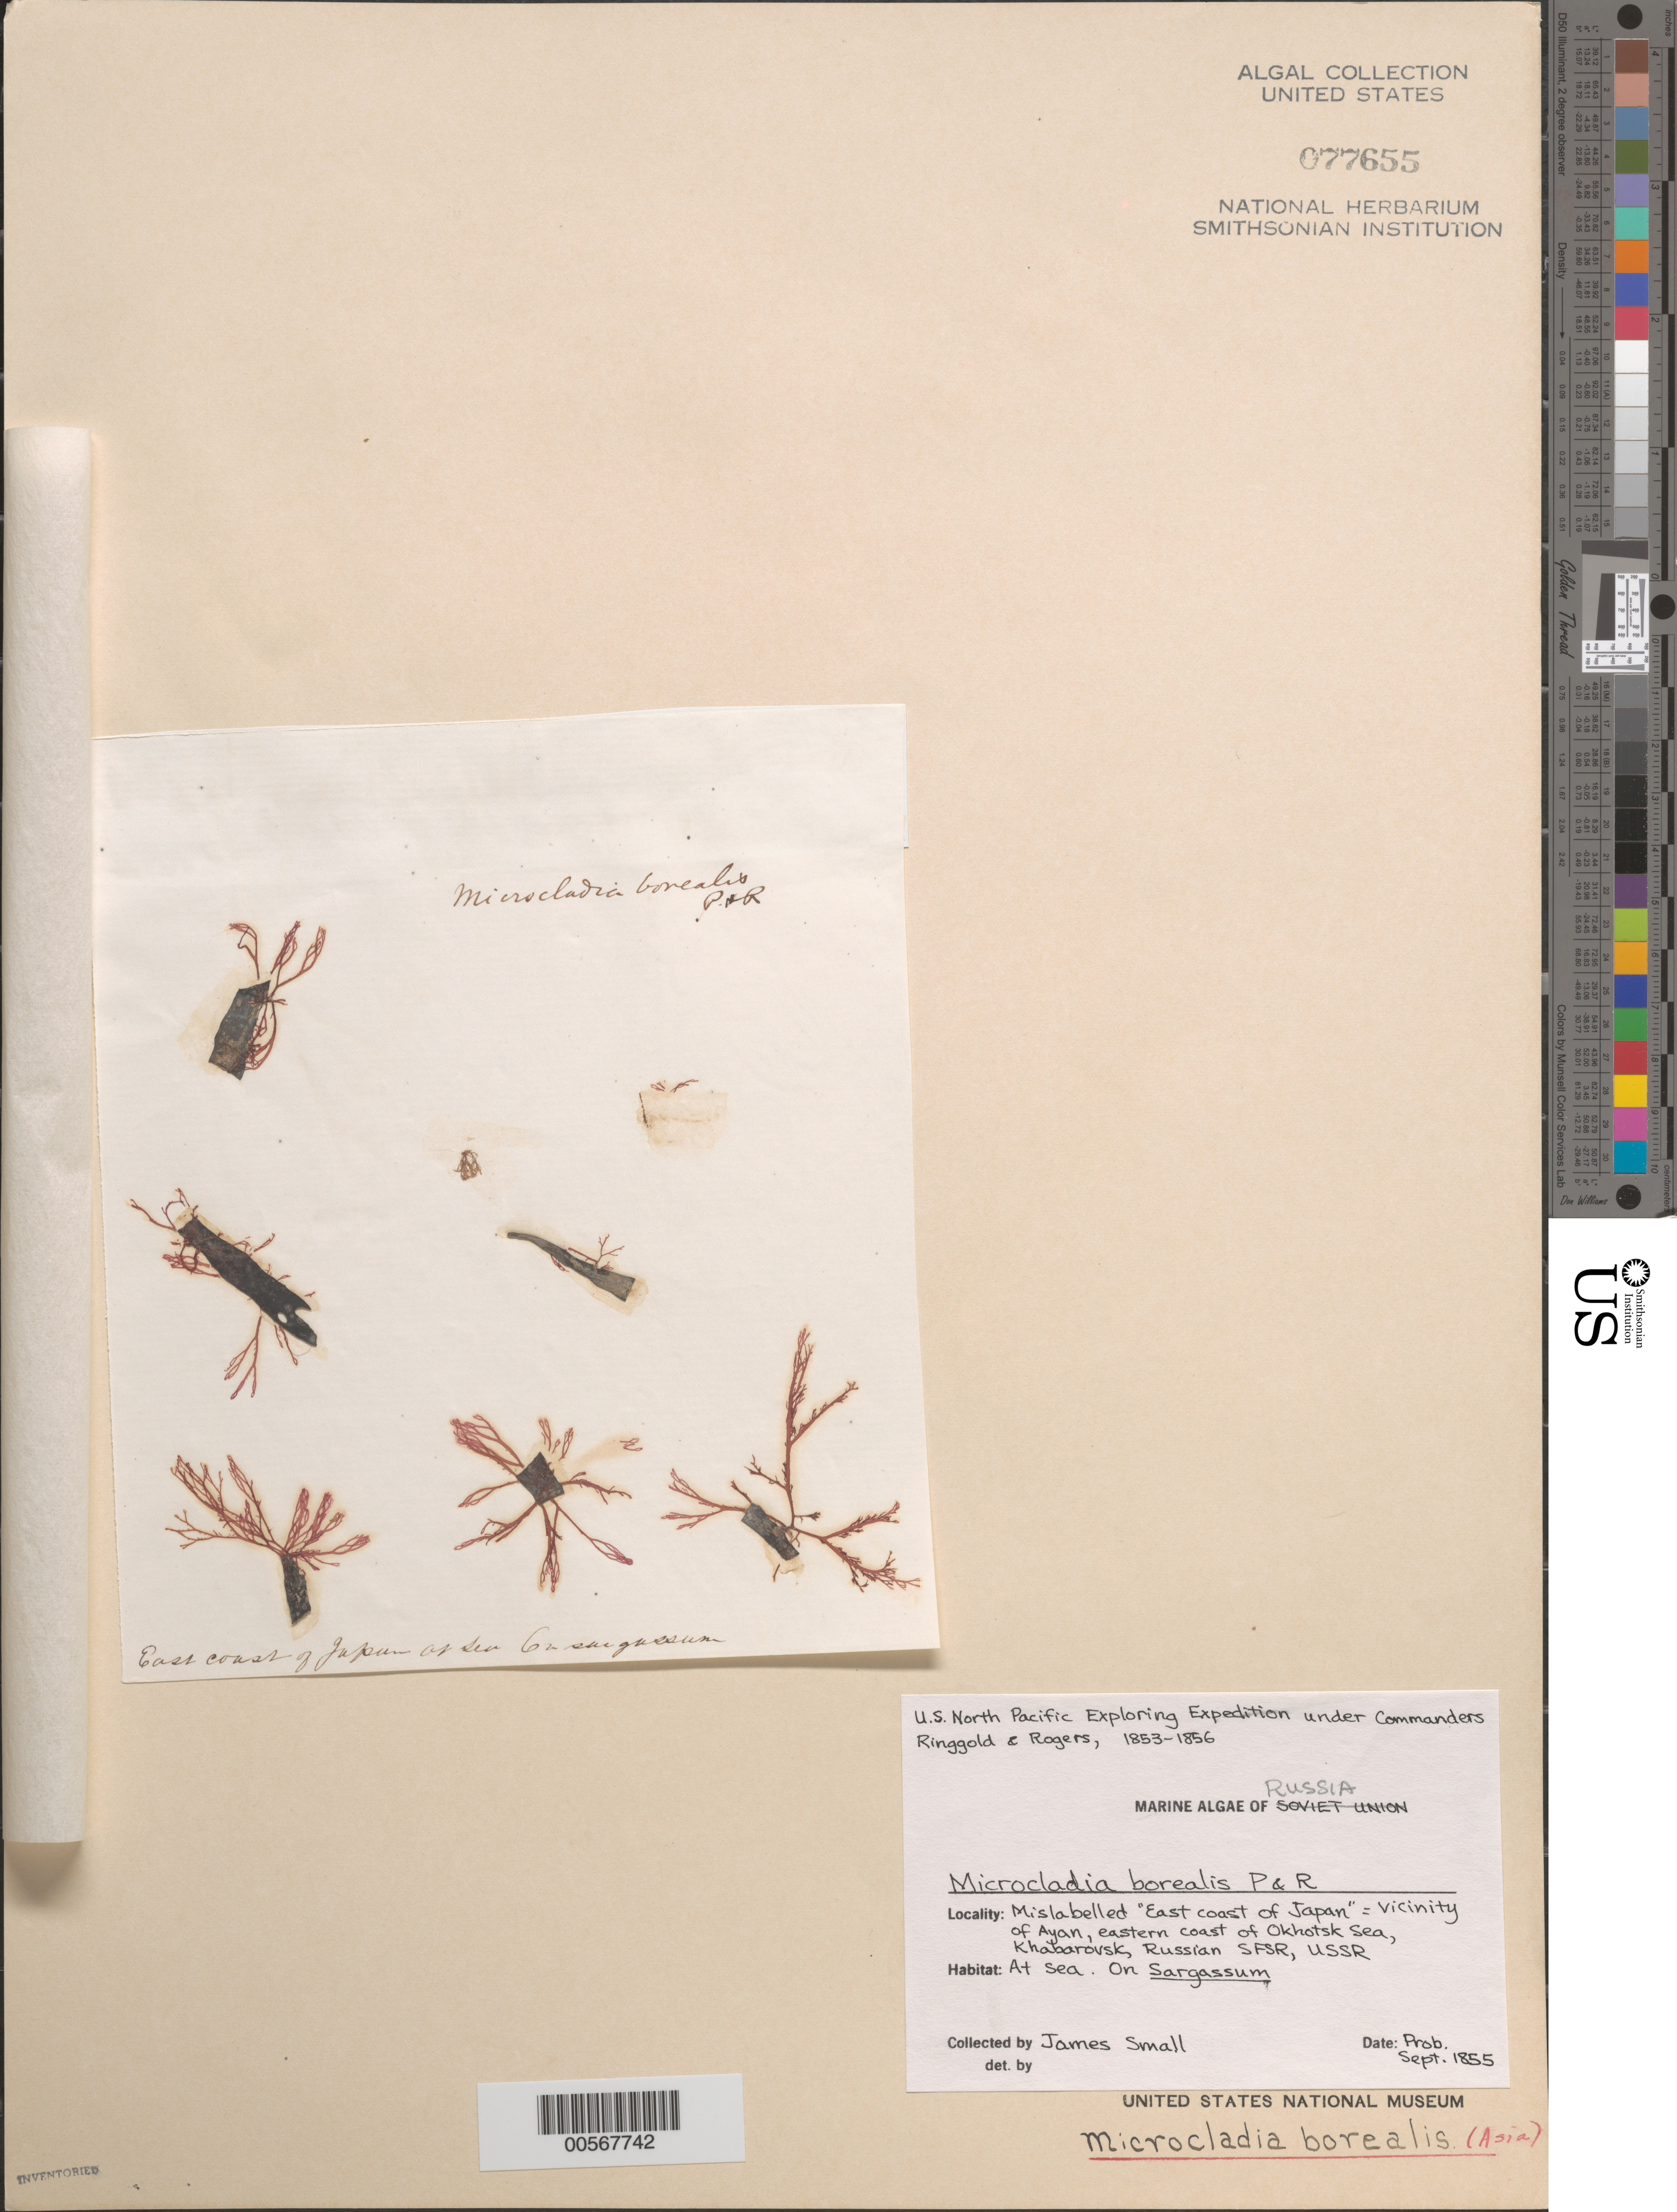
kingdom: Plantae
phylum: Rhodophyta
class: Florideophyceae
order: Ceramiales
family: Ceramiaceae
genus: Microcladia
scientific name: Microcladia borealis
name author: Rupr.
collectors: J. Small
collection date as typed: Sep 1855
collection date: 1855-09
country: Russian Federation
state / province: Khabarovsk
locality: Ayan area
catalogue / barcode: US 77655